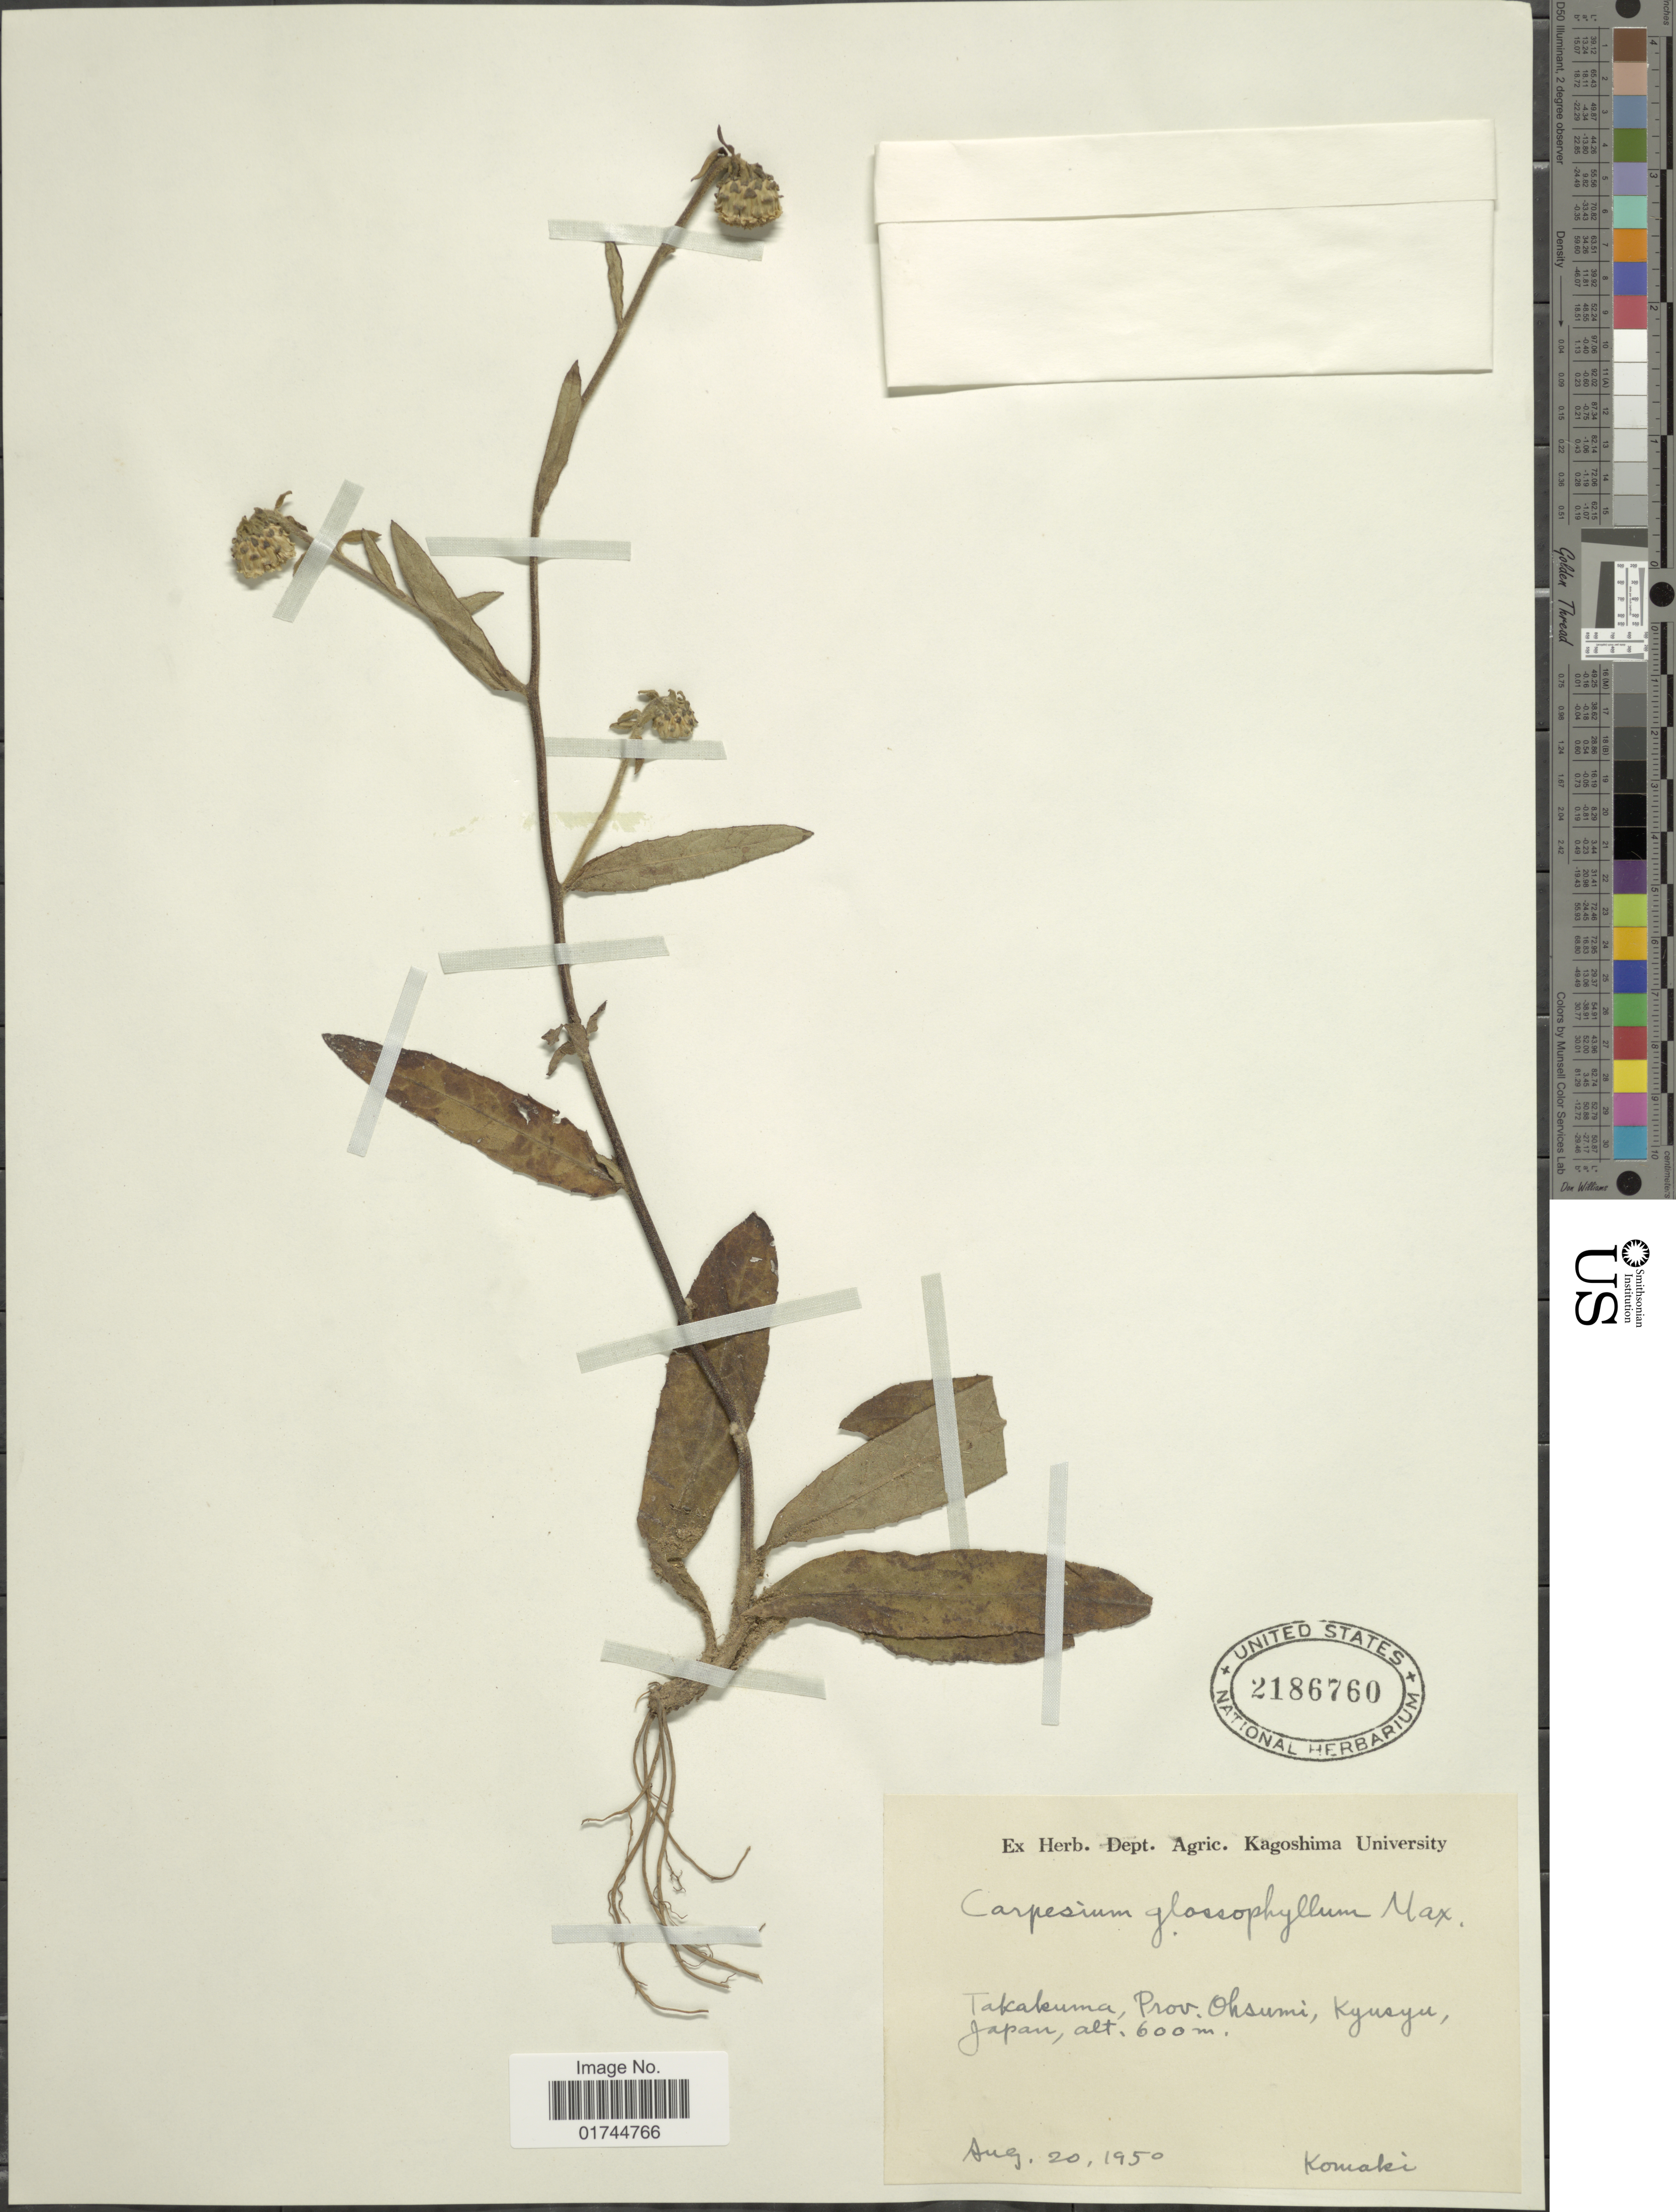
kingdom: Plantae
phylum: Tracheophyta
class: Magnoliopsida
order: Asterales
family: Asteraceae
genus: Carpesium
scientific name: Carpesium glossophyllum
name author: Maxim.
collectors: -. Komaki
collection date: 1950-08-20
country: Japan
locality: Takakuma, Prov. Ohsumi, Kyusyu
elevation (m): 600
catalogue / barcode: US 2186760